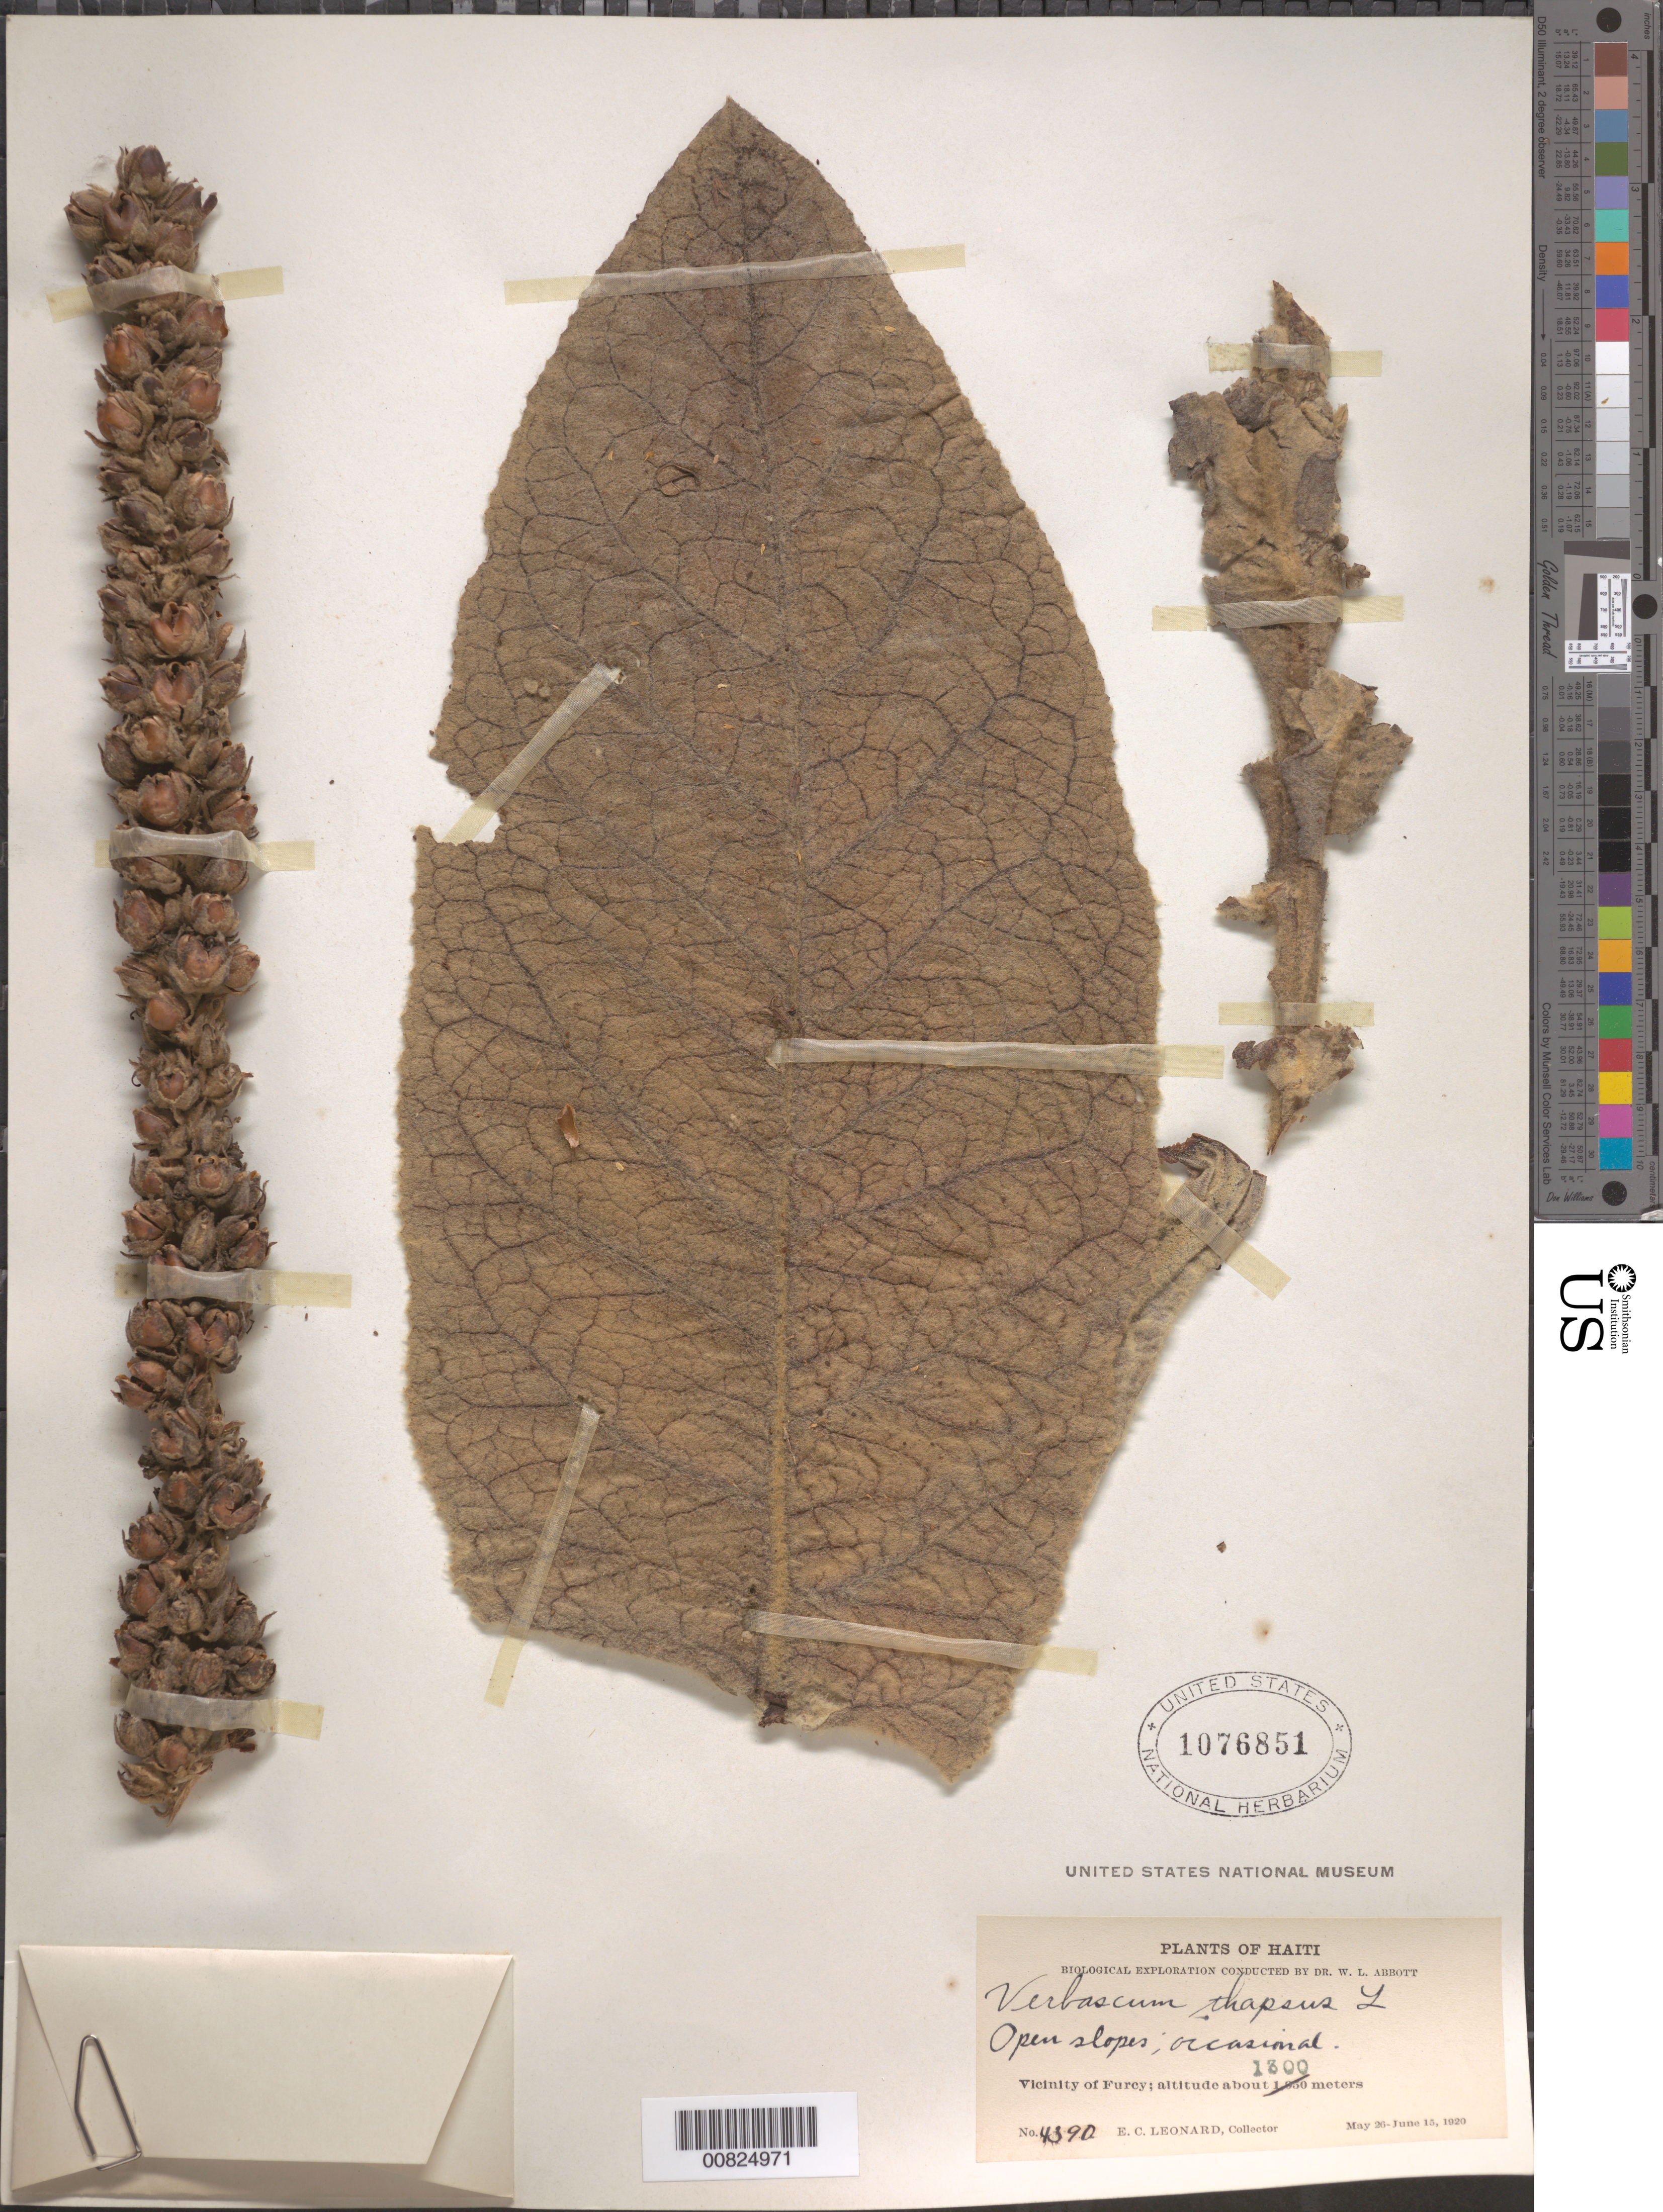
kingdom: Plantae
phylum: Tracheophyta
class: Magnoliopsida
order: Lamiales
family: Scrophulariaceae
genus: Verbascum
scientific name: Verbascum thapsus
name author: L.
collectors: E. C. Leonard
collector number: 4390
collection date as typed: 26 May 1920 to 15 Jun 1920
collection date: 1920-05-26/1920-06-15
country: Haiti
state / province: Ouest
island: Hispaniola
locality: Vicinity of Furcy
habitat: Open slopes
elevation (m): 1300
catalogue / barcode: US 1076851